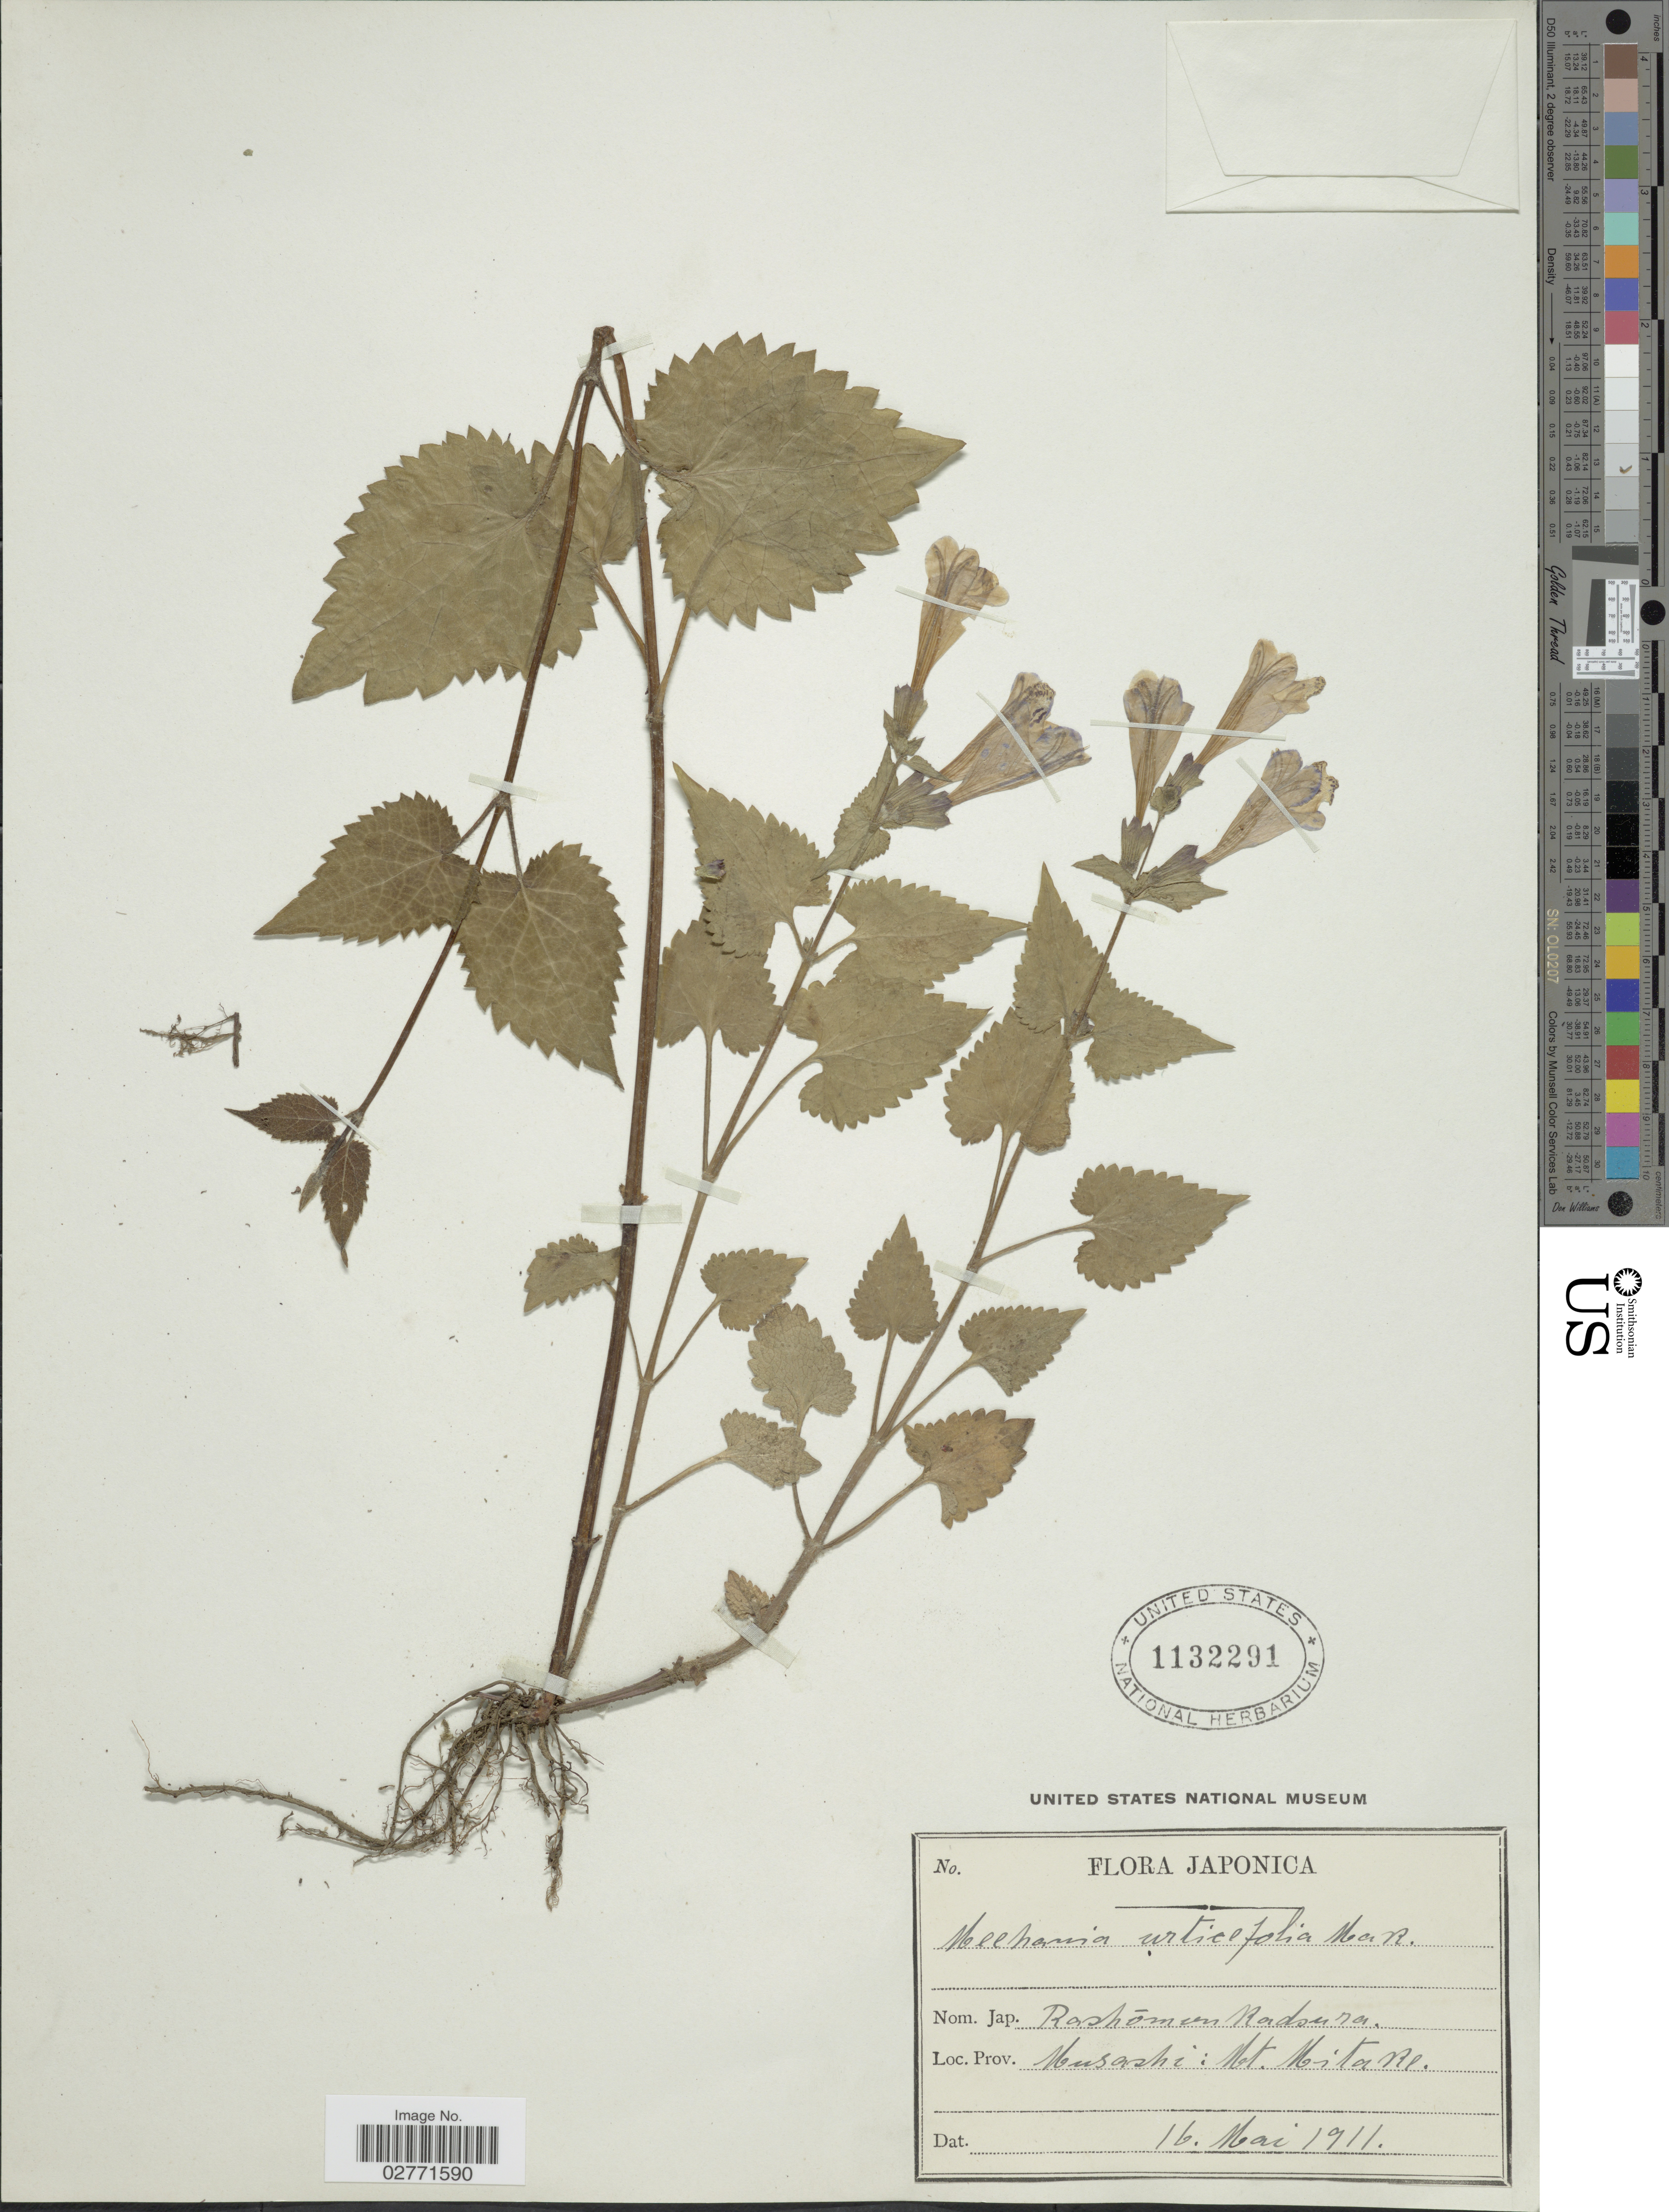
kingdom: Plantae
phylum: Tracheophyta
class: Magnoliopsida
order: Lamiales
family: Lamiaceae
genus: Meehania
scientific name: Meehania urticifolia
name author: (Miq.) Makino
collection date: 1911-05-16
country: Japan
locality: Musashi: Mt. Mitare.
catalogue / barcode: US 1132291